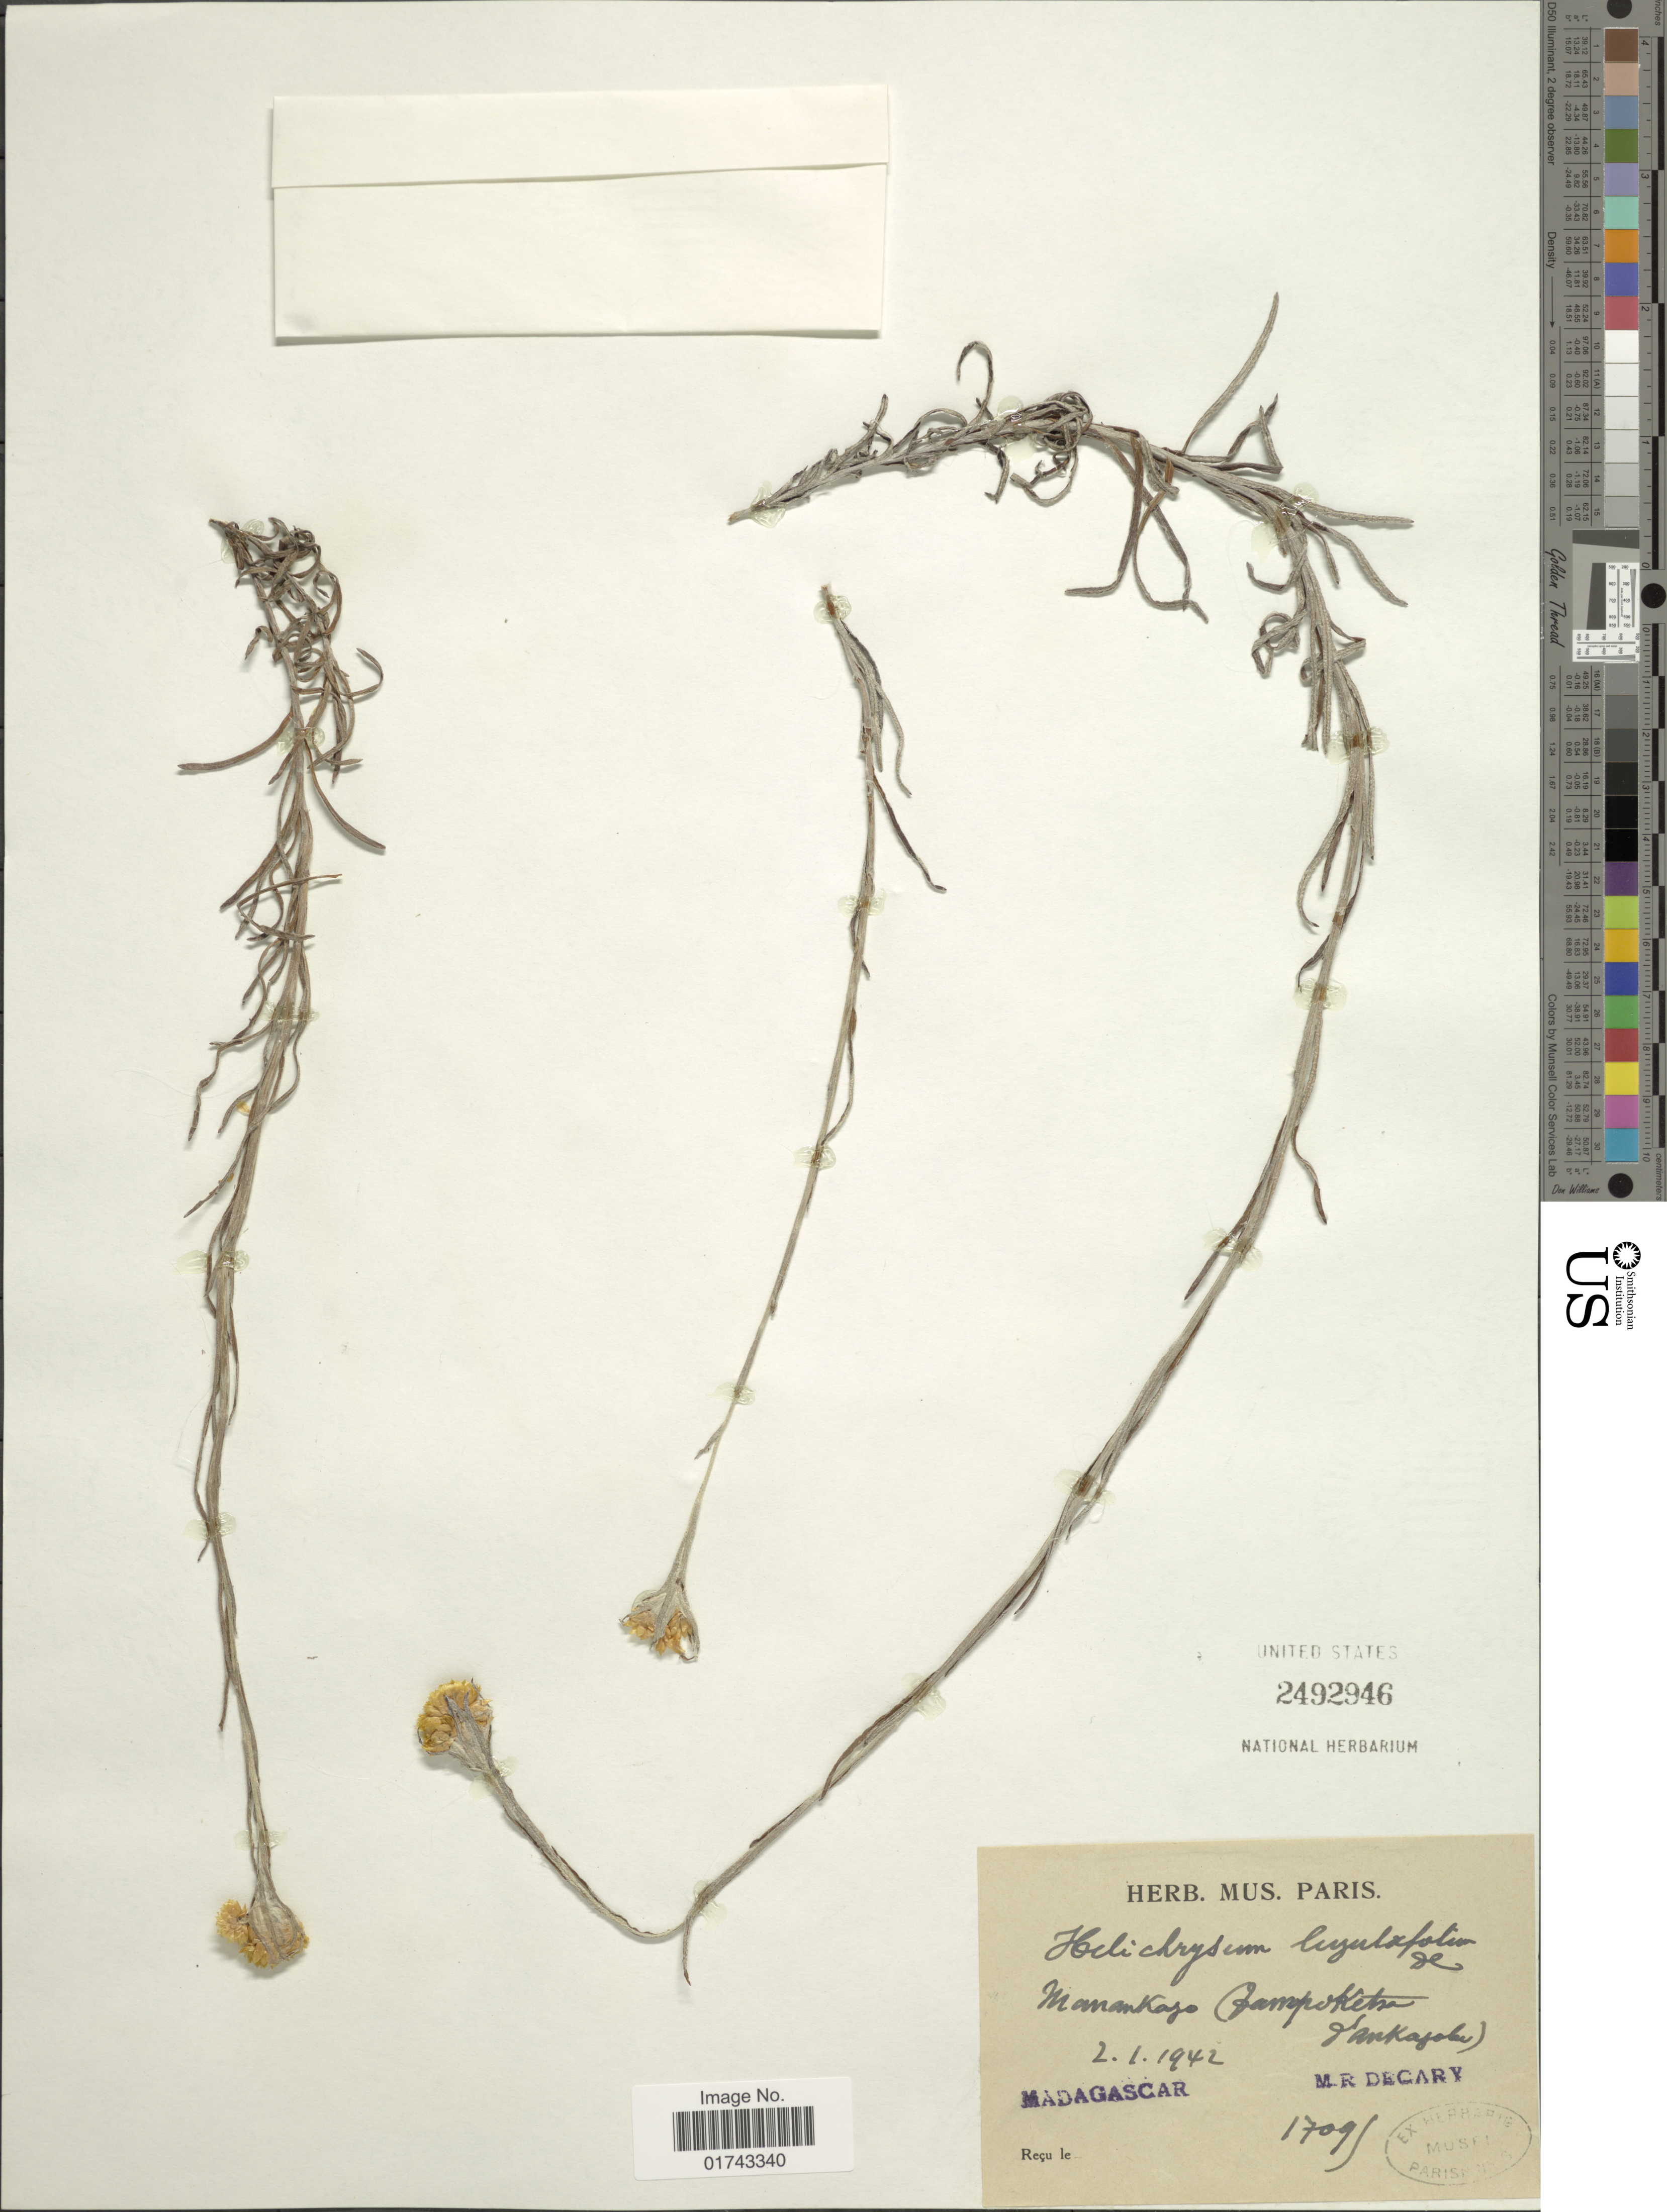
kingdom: Plantae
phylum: Tracheophyta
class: Magnoliopsida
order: Asterales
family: Asteraceae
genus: Helichrysum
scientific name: Helichrysum luzulaefolium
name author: DC.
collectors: R. Decary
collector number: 17099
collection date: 1942-01-02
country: Madagascar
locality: Manankaro Pampketen Sankaten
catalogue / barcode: US 2492946